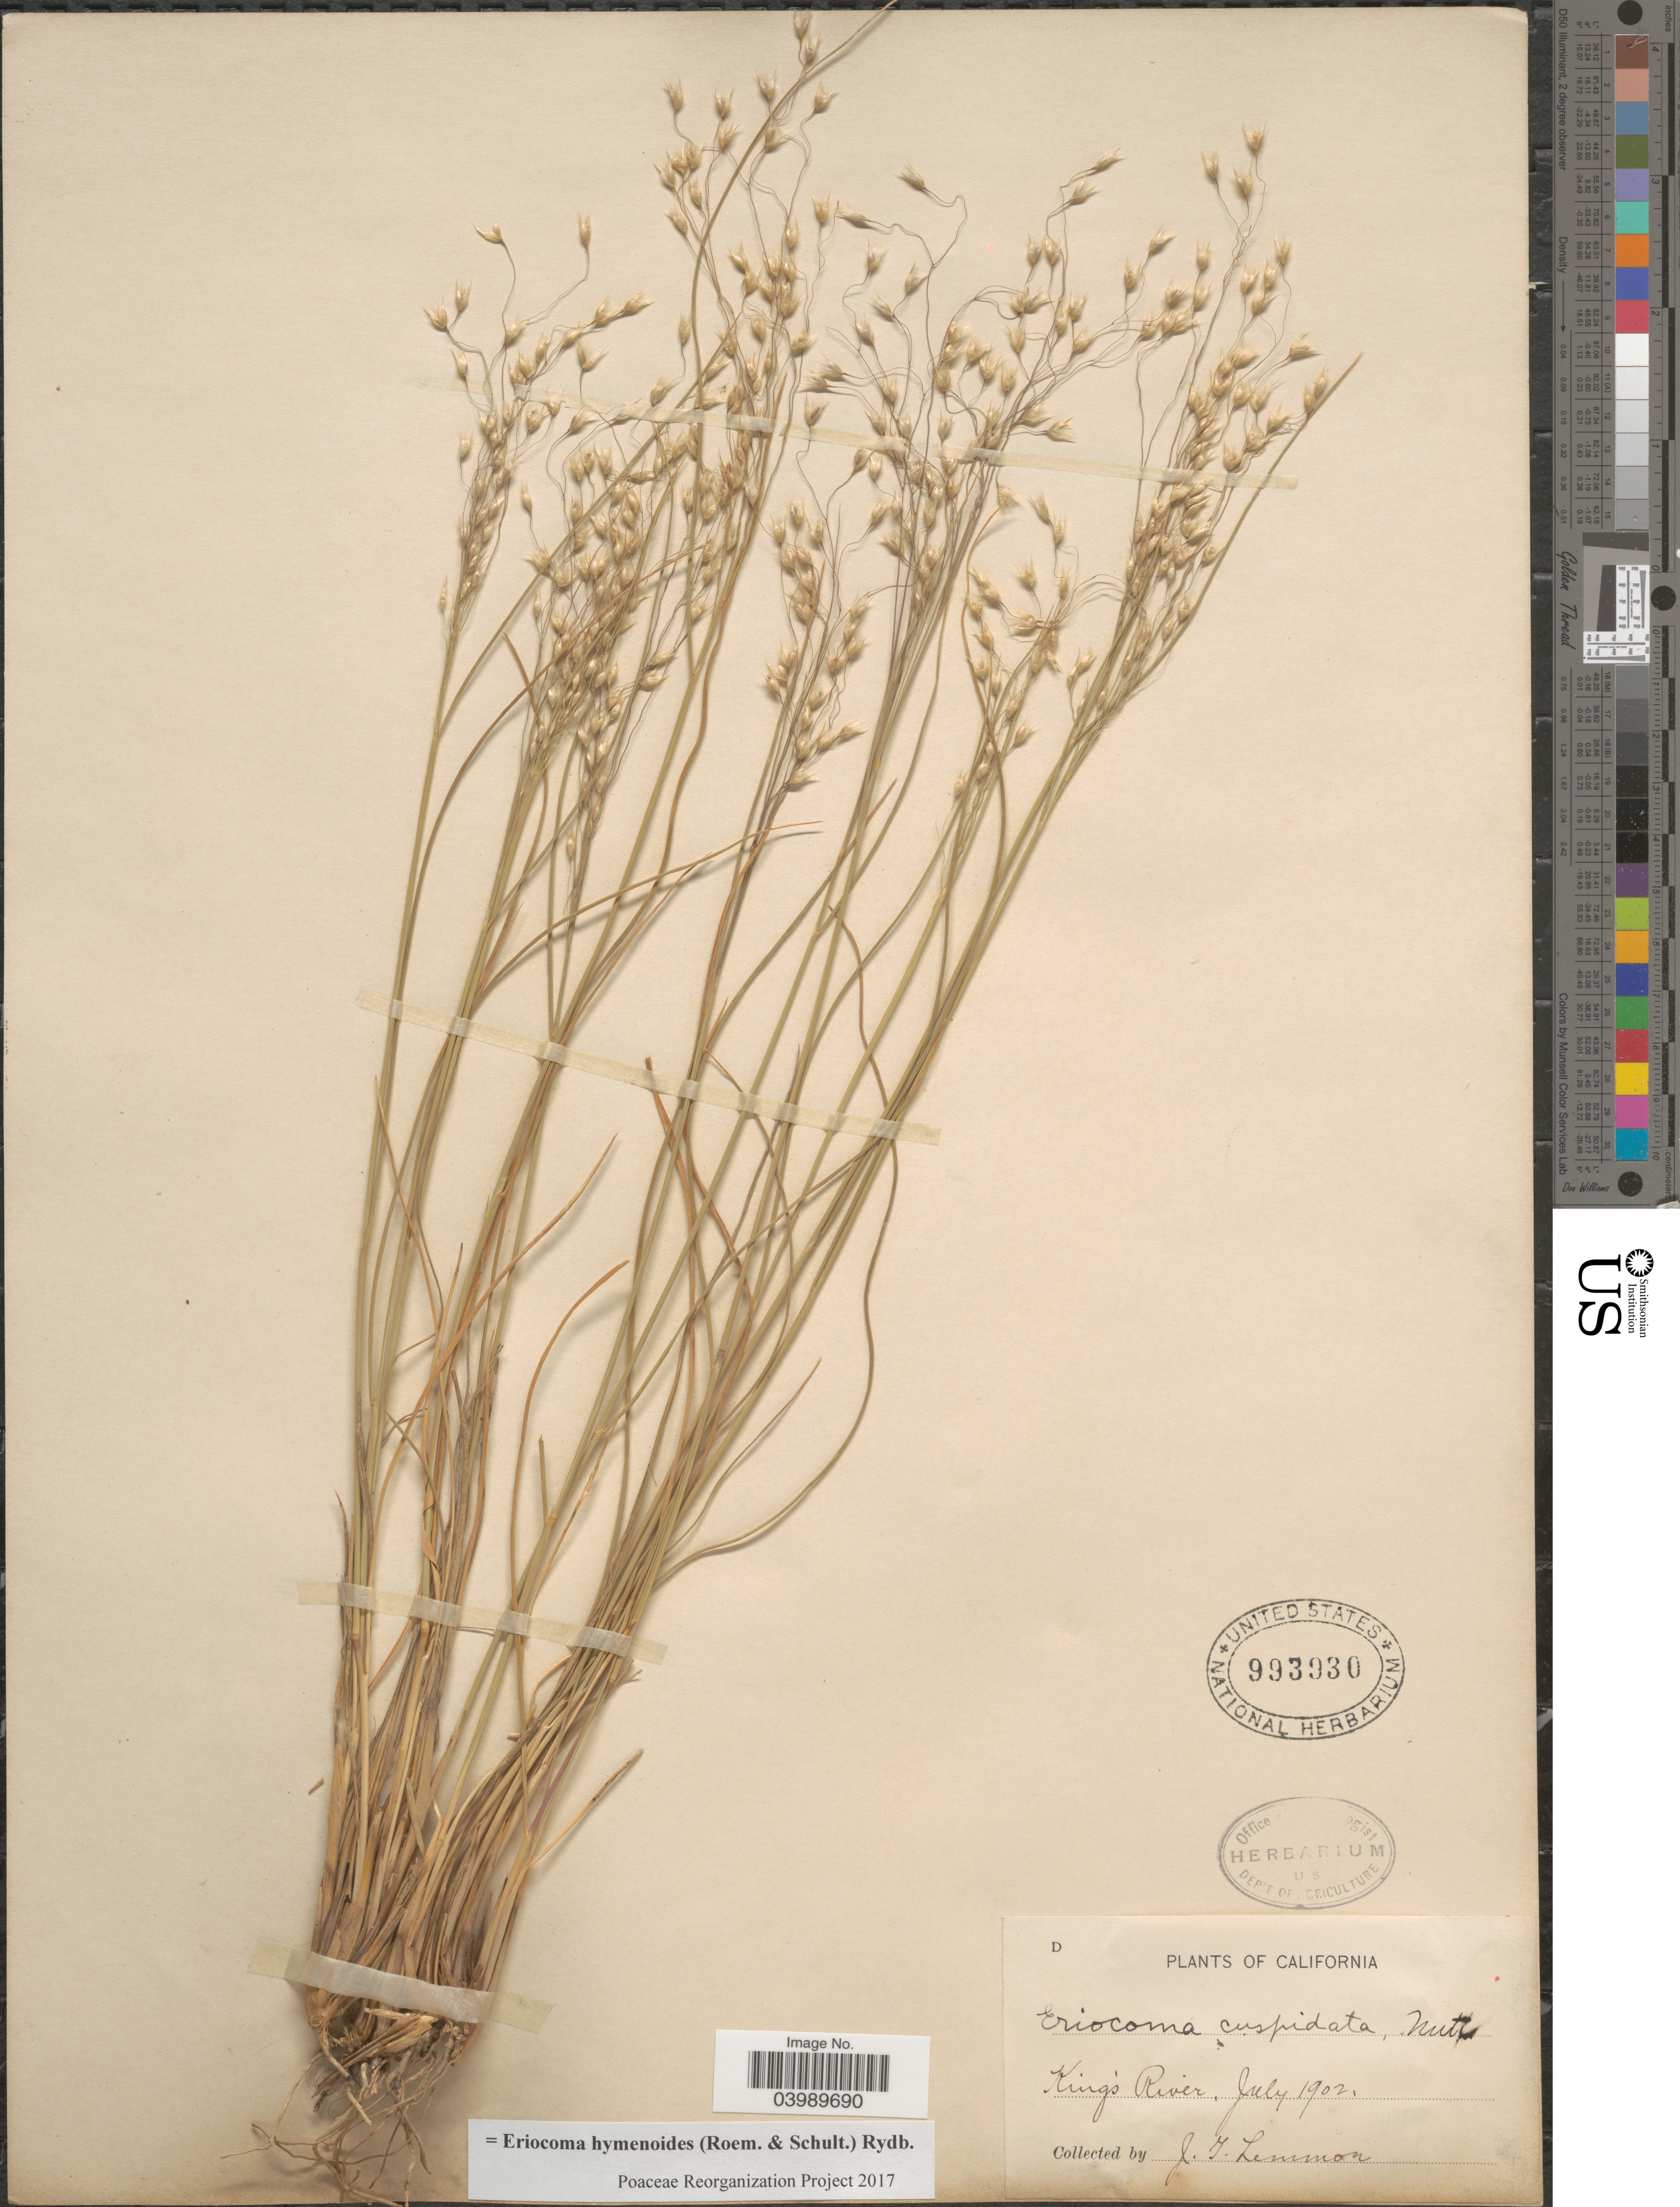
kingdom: Plantae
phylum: Tracheophyta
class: Liliopsida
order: Poales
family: Poaceae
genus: Eriocoma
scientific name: Eriocoma hymenoides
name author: (Roem. & Schult.) Rydb.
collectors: J. Lemmon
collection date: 1902-07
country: United States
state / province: California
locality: Kings River.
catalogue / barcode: US 993930